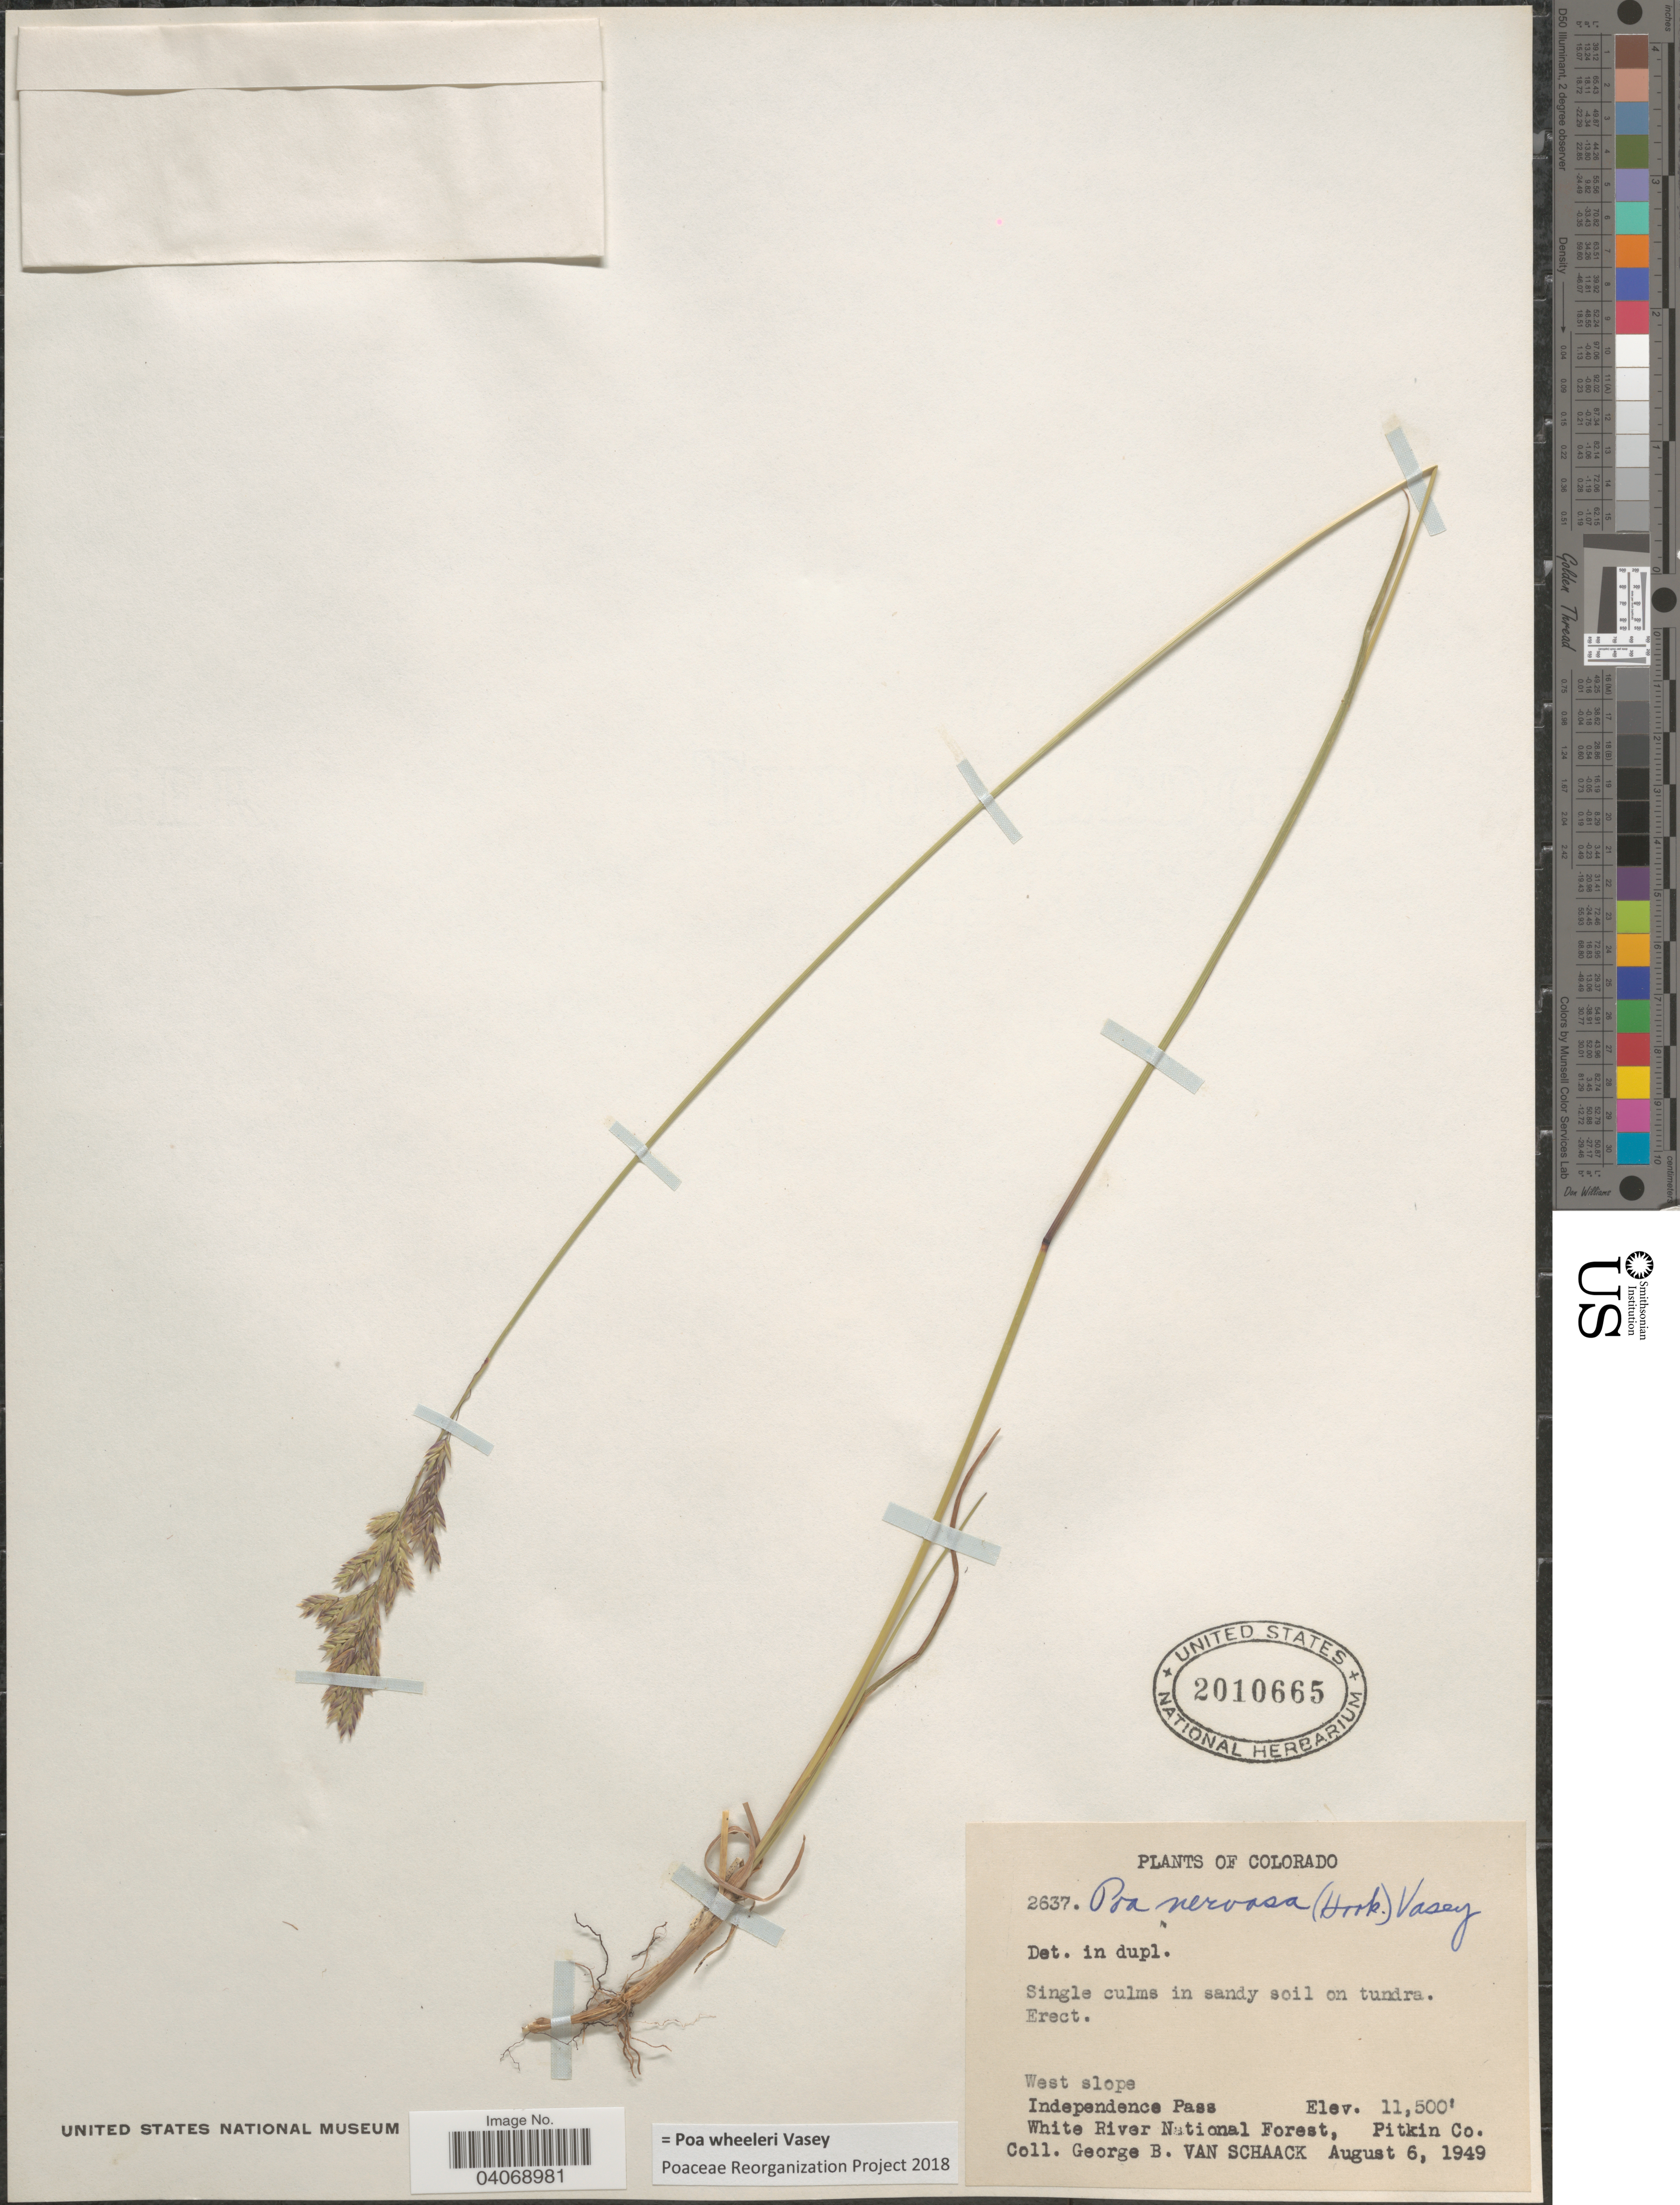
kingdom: Plantae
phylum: Tracheophyta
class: Liliopsida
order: Poales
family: Poaceae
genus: Poa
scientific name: Poa wheeleri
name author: Vasey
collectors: G. Van Schaack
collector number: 2637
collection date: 1949-08-06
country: United States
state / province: Colorado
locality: Single culms in sandy soil on tundra. West slope. Independence Pass. White River National Forest, Pitkin Co.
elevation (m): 3505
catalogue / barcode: US 2010665